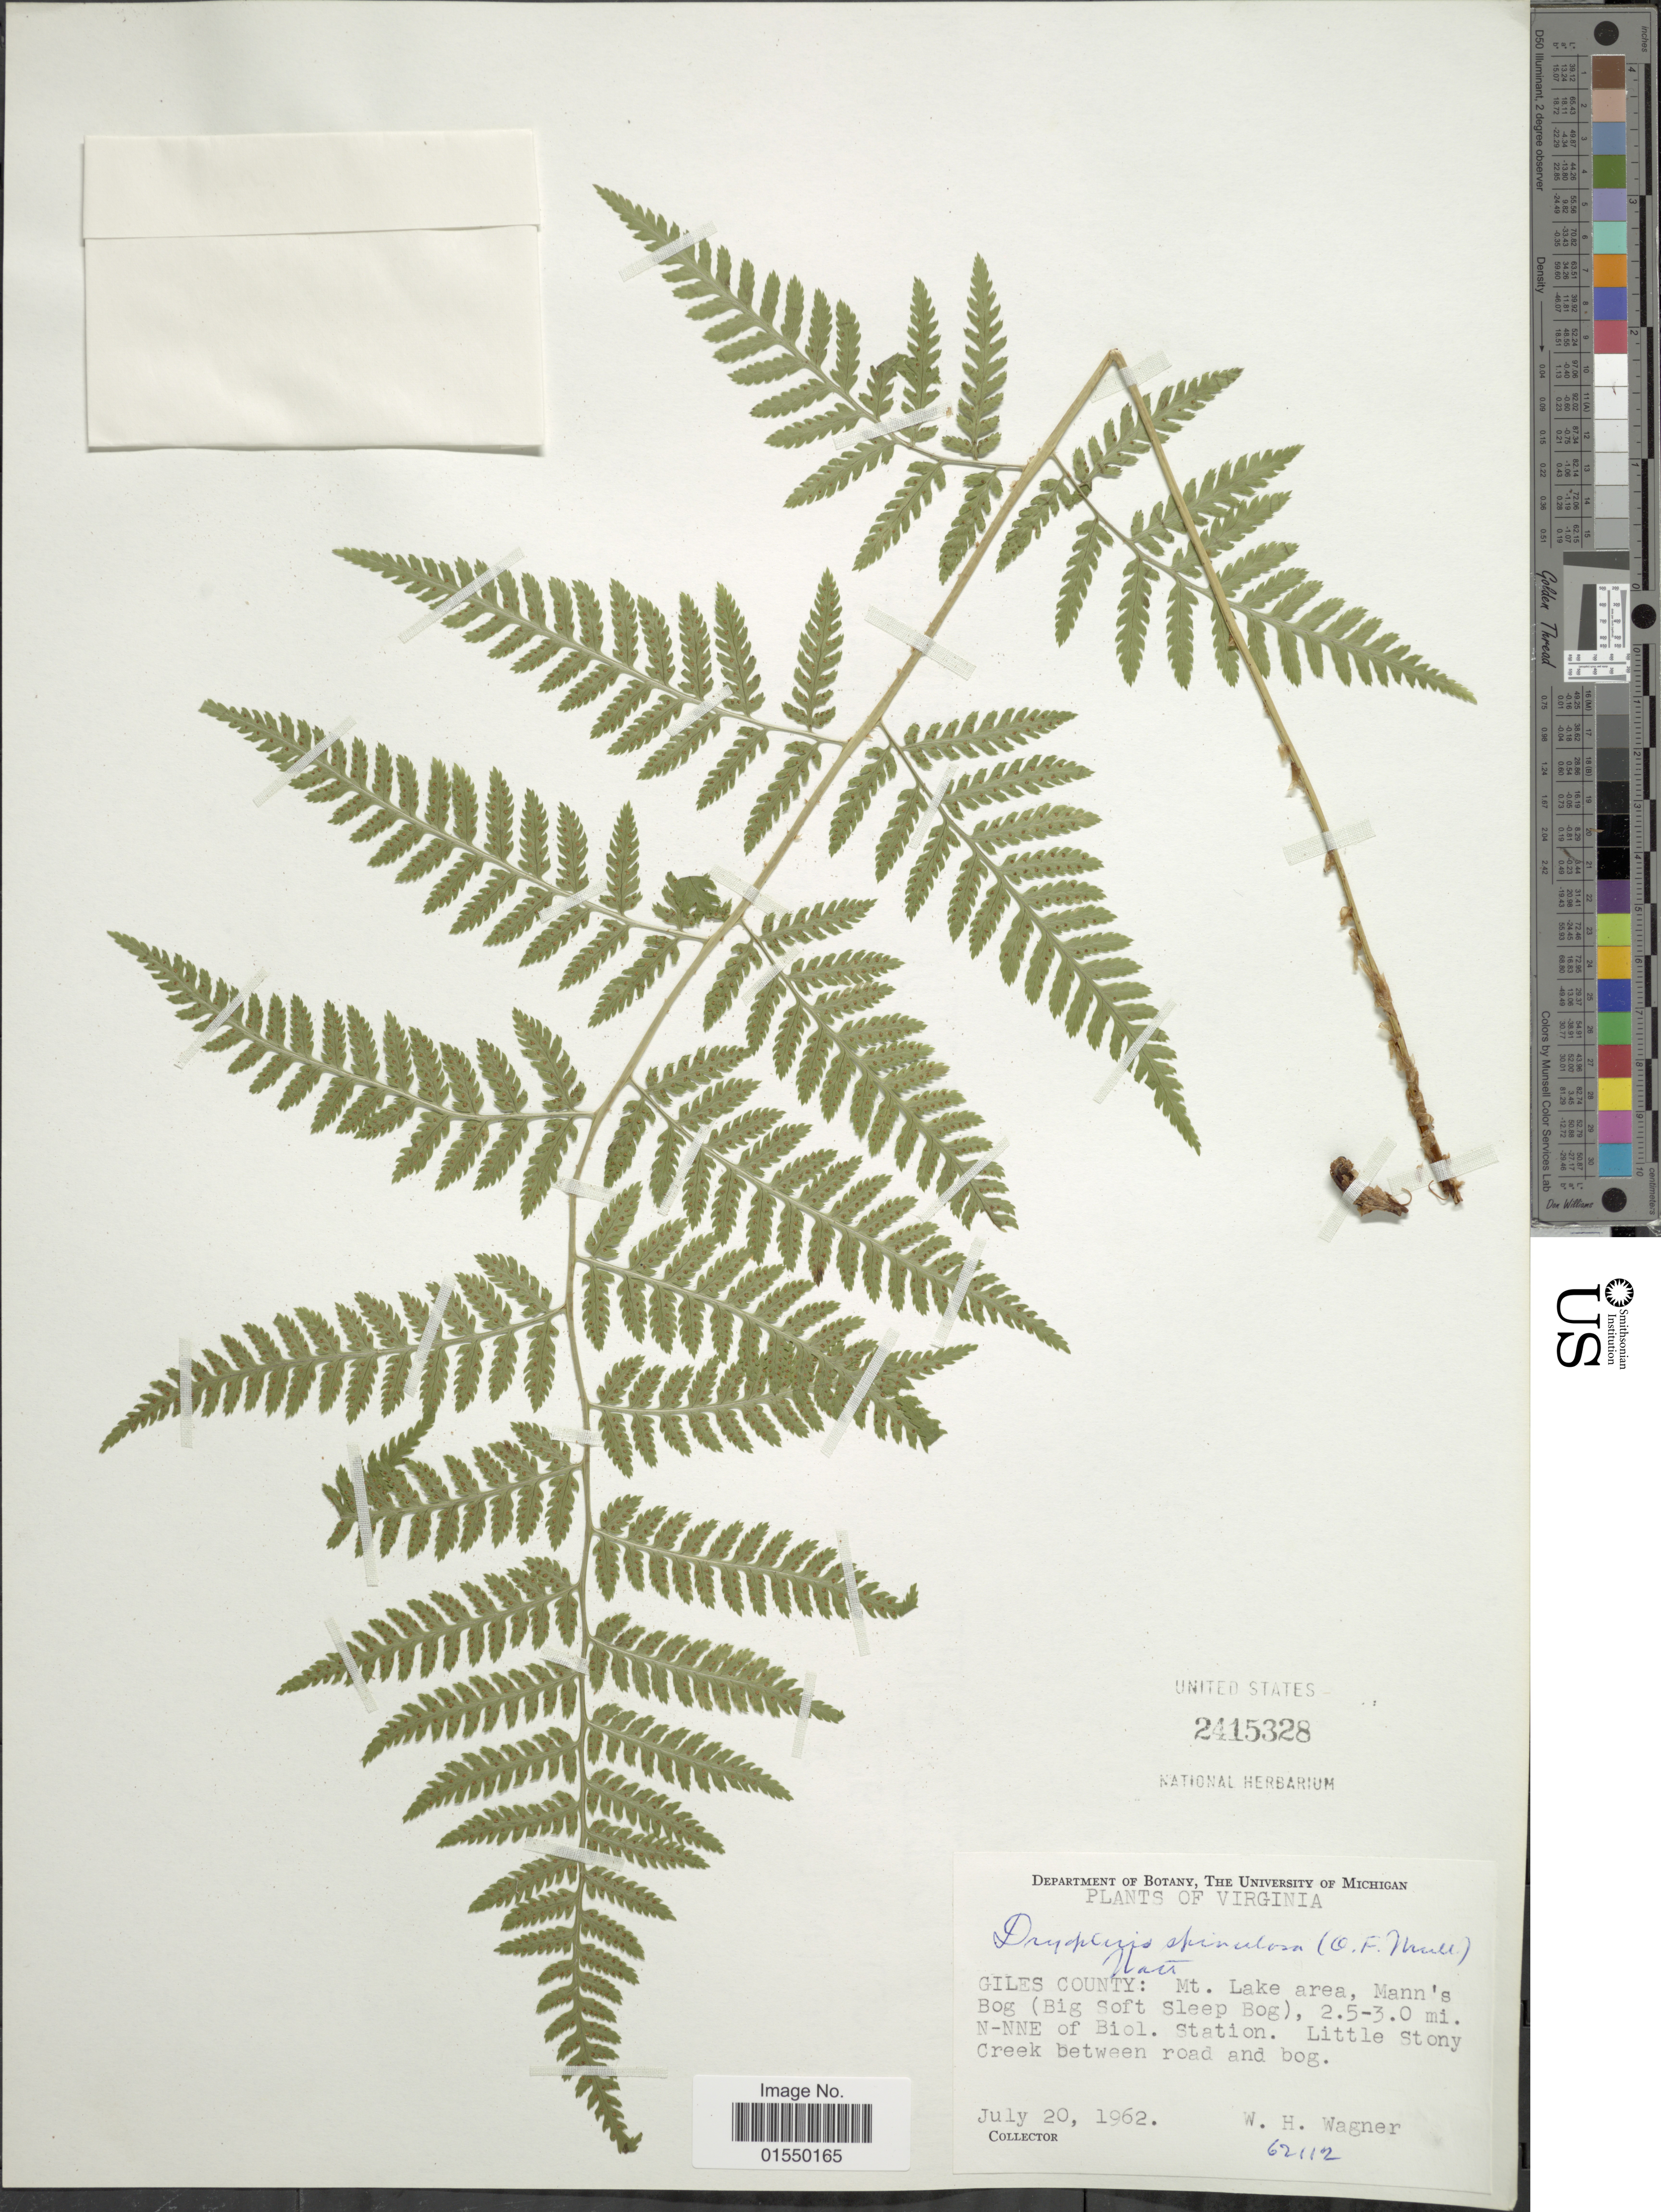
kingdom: Plantae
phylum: Tracheophyta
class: Polypodiopsida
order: Polypodiales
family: Dryopteridaceae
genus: Dryopteris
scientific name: Dryopteris carthusiana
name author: (Villars) H.P. Fuchs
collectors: W. H. Wagner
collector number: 62112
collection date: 1962-07-20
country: United States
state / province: Virginia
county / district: Giles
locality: Mt. Lake area, Mann's Bog (Bog Soft Sleep Bog), 2.5-3.0 mi. N-NNE of Biol. Station, Little Stony Creek between road and bog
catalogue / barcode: US 2415328